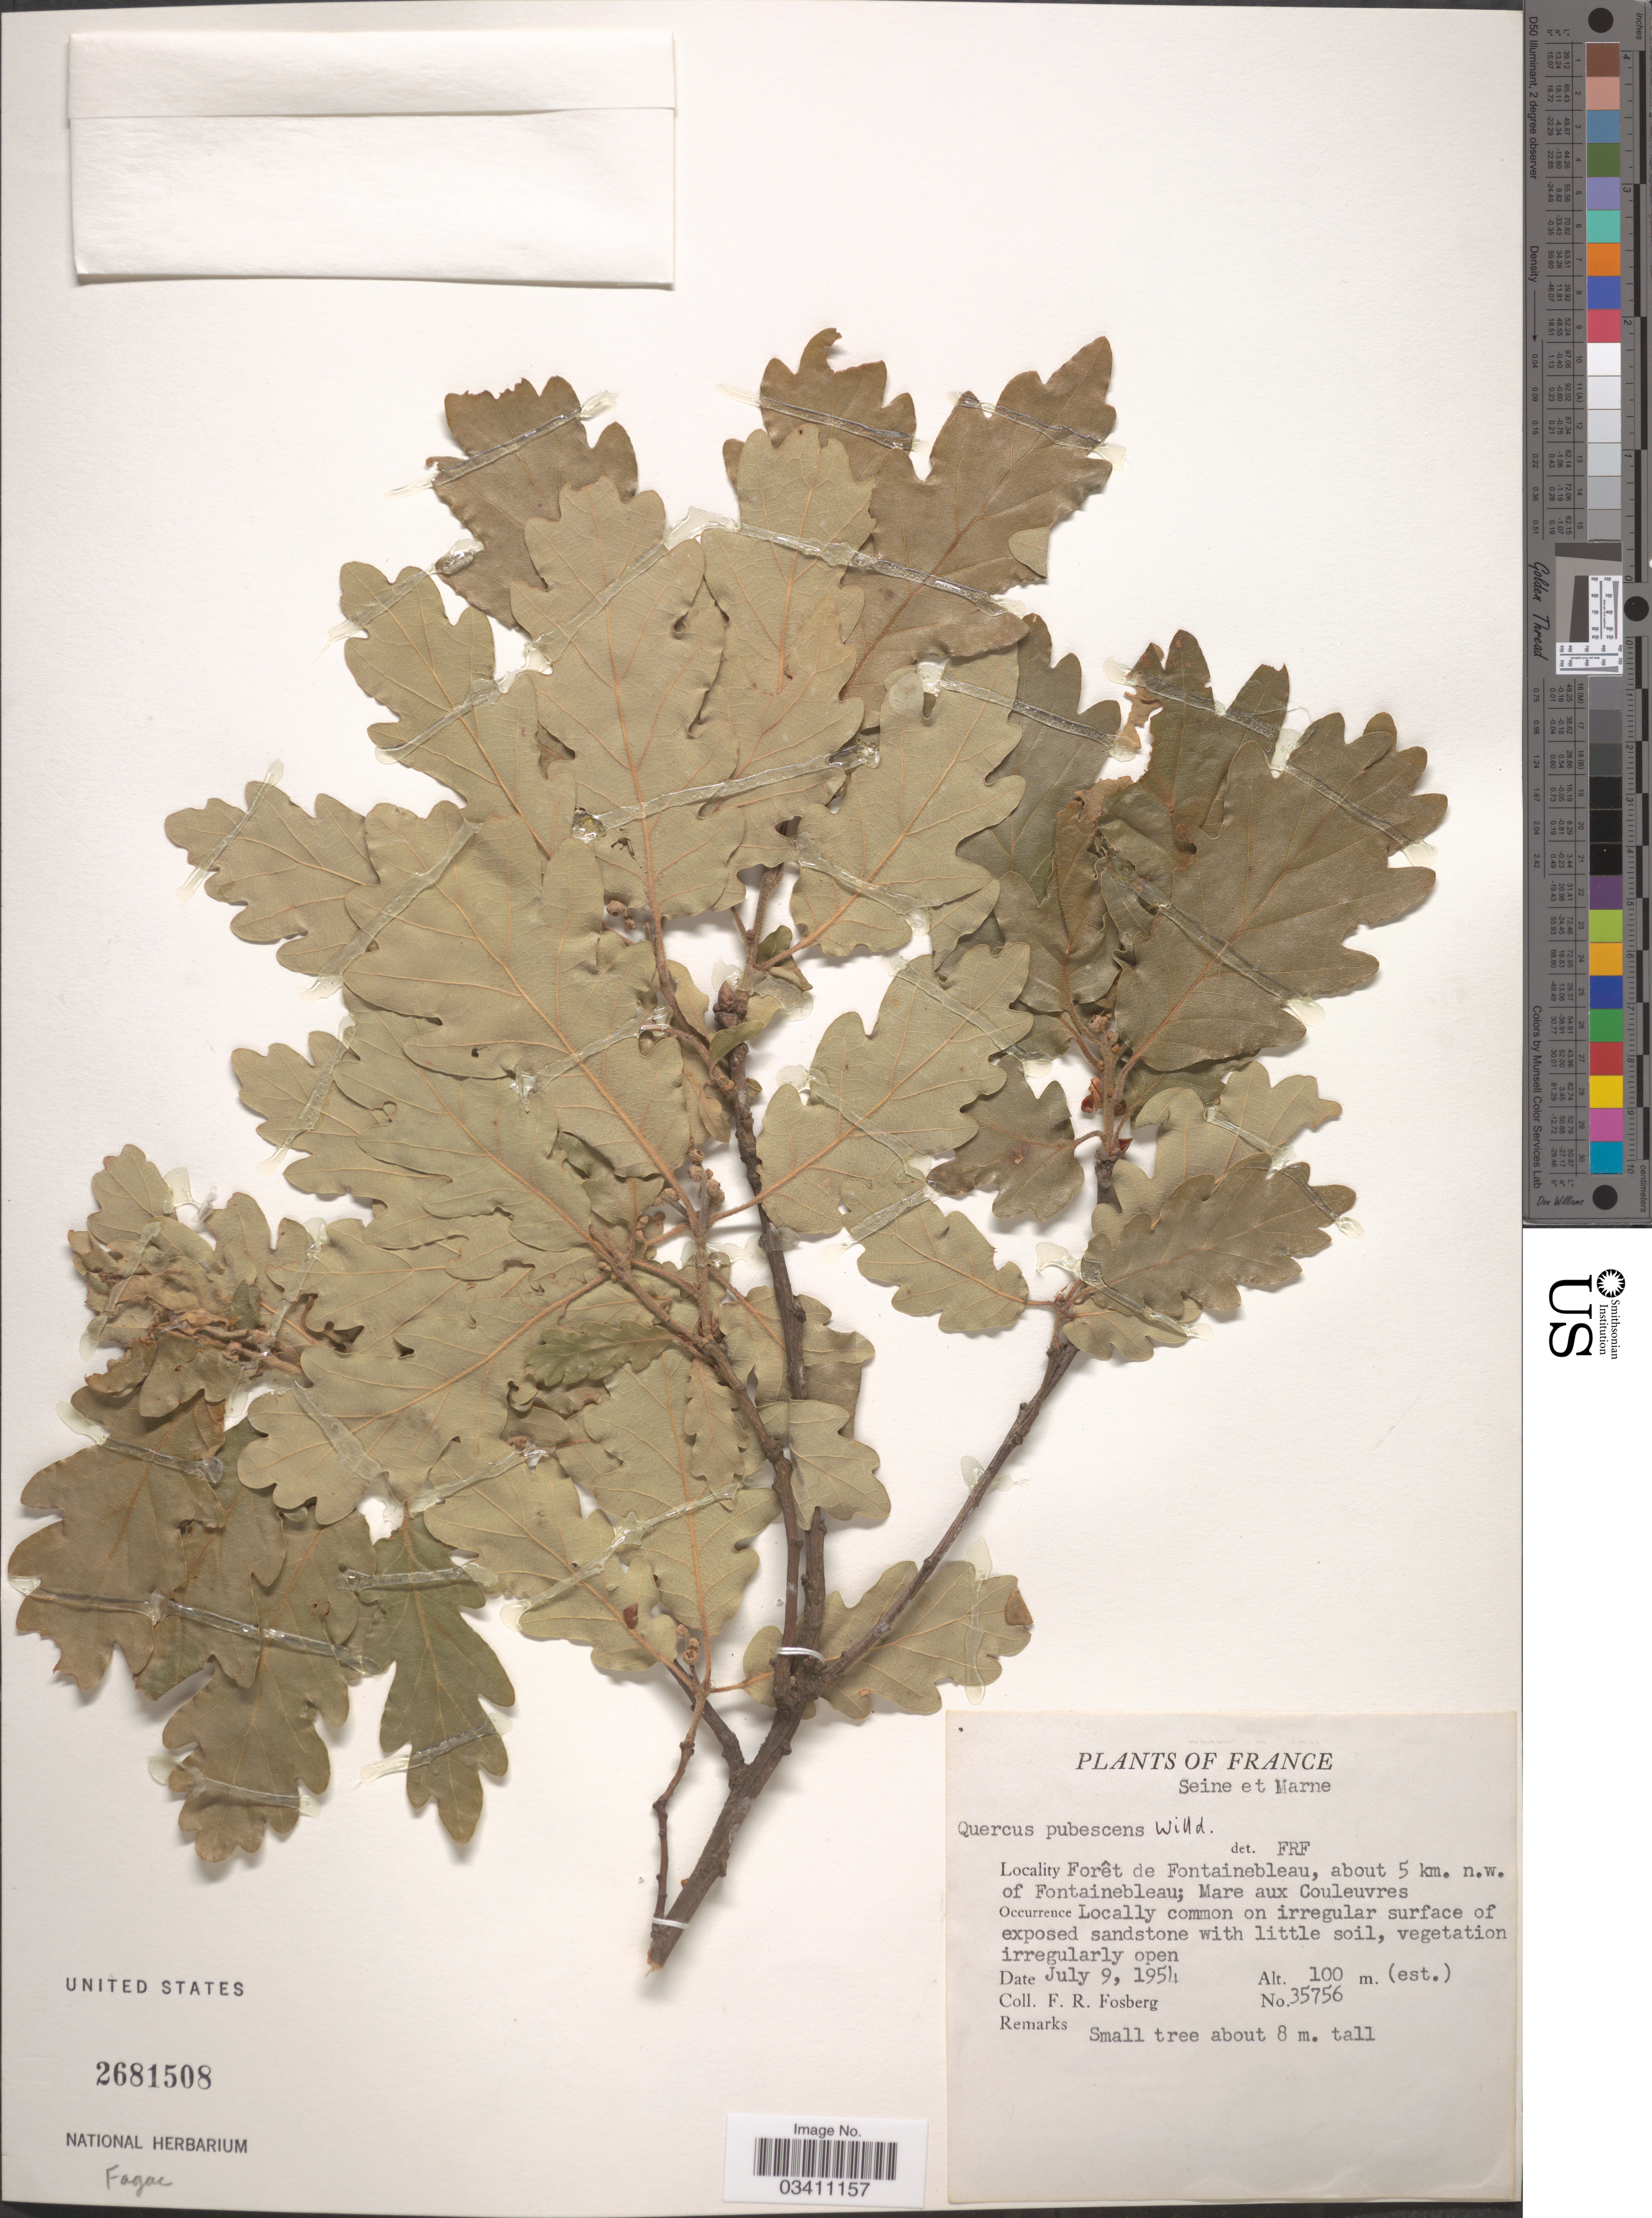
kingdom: Plantae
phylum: Tracheophyta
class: Magnoliopsida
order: Fagales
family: Fagaceae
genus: Quercus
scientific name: Quercus pubescens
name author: Willd.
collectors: F. R. Fosberg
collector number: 35756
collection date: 1954-07-09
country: France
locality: Seine et Marne. Forêt de Fontainebleau, about 5 km. n.w. of Fontainebleau; Mare aux Couleuvres.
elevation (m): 100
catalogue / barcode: US 2681508